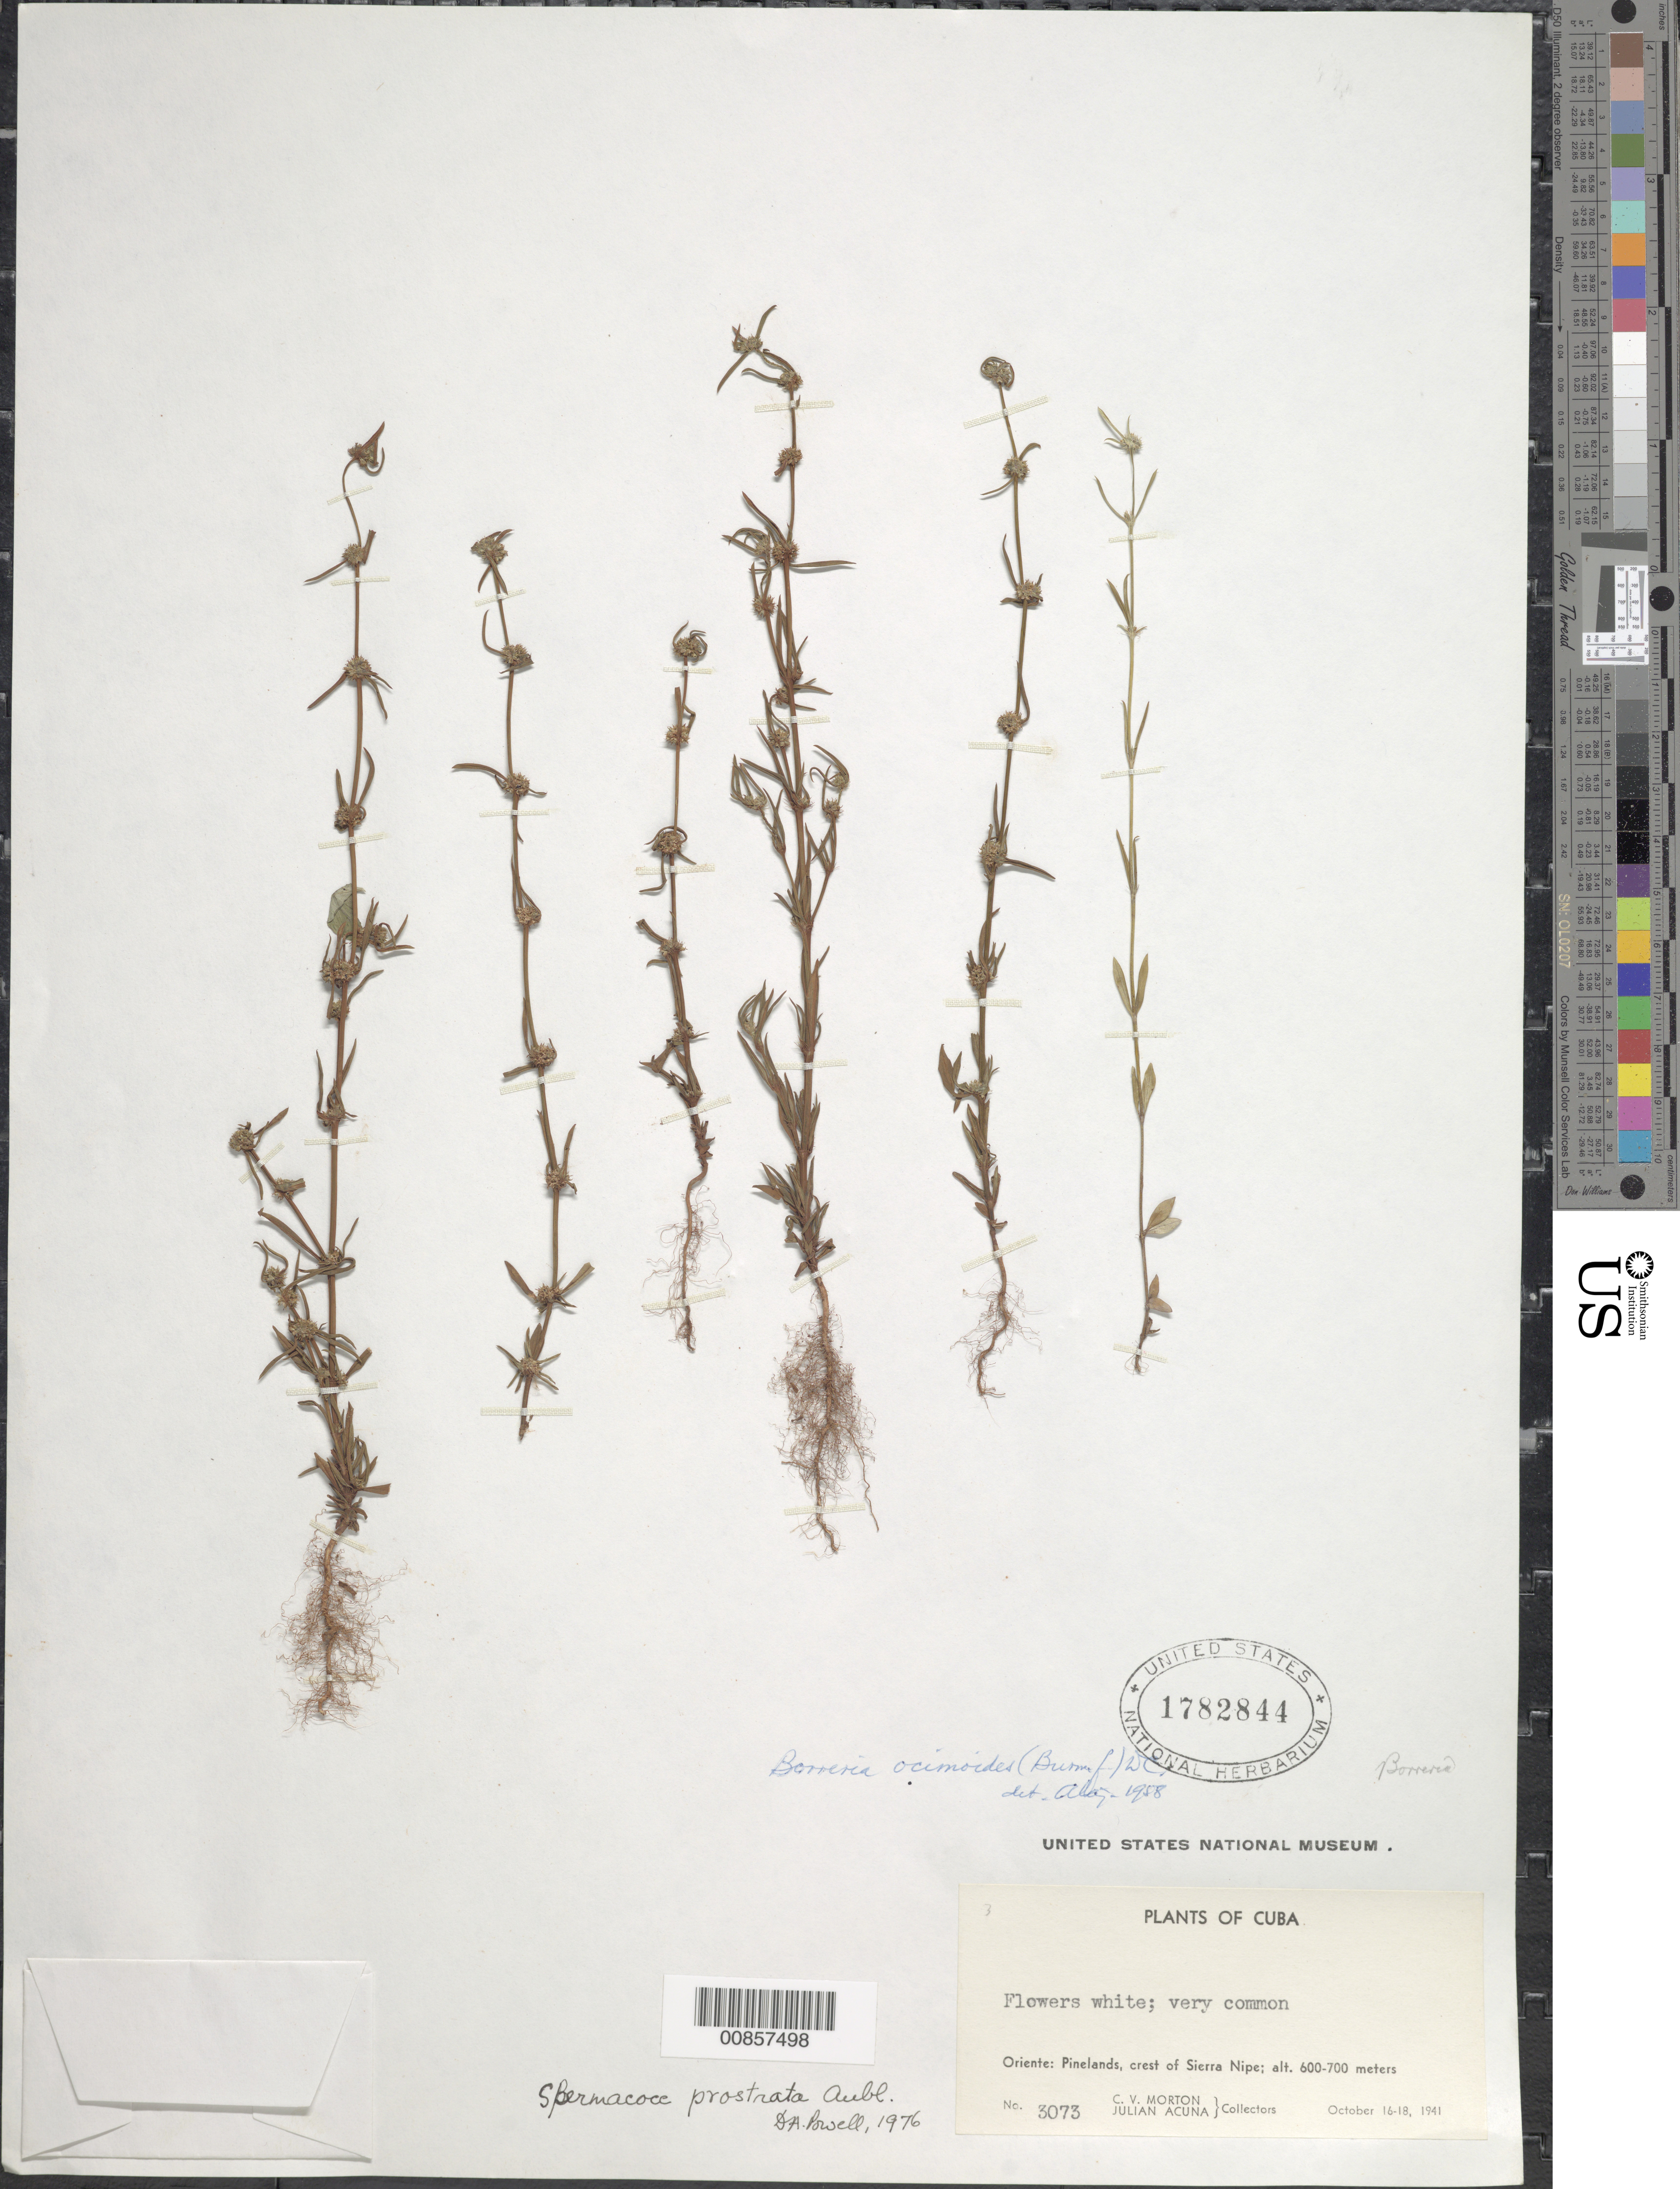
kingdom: Plantae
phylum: Tracheophyta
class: Magnoliopsida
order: Gentianales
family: Rubiaceae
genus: Spermacoce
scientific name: Spermacoce prostrata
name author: Aubl.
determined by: Powell, D. A.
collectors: C. V. Morton & J. Acuña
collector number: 3073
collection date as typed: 16 Oct 1941 to 18 Oct 1941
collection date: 1941-10-16/1941-10-18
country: Cuba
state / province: Oriente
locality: Crest of Sierra Nipe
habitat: Pinelands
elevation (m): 600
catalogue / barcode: US 1782844